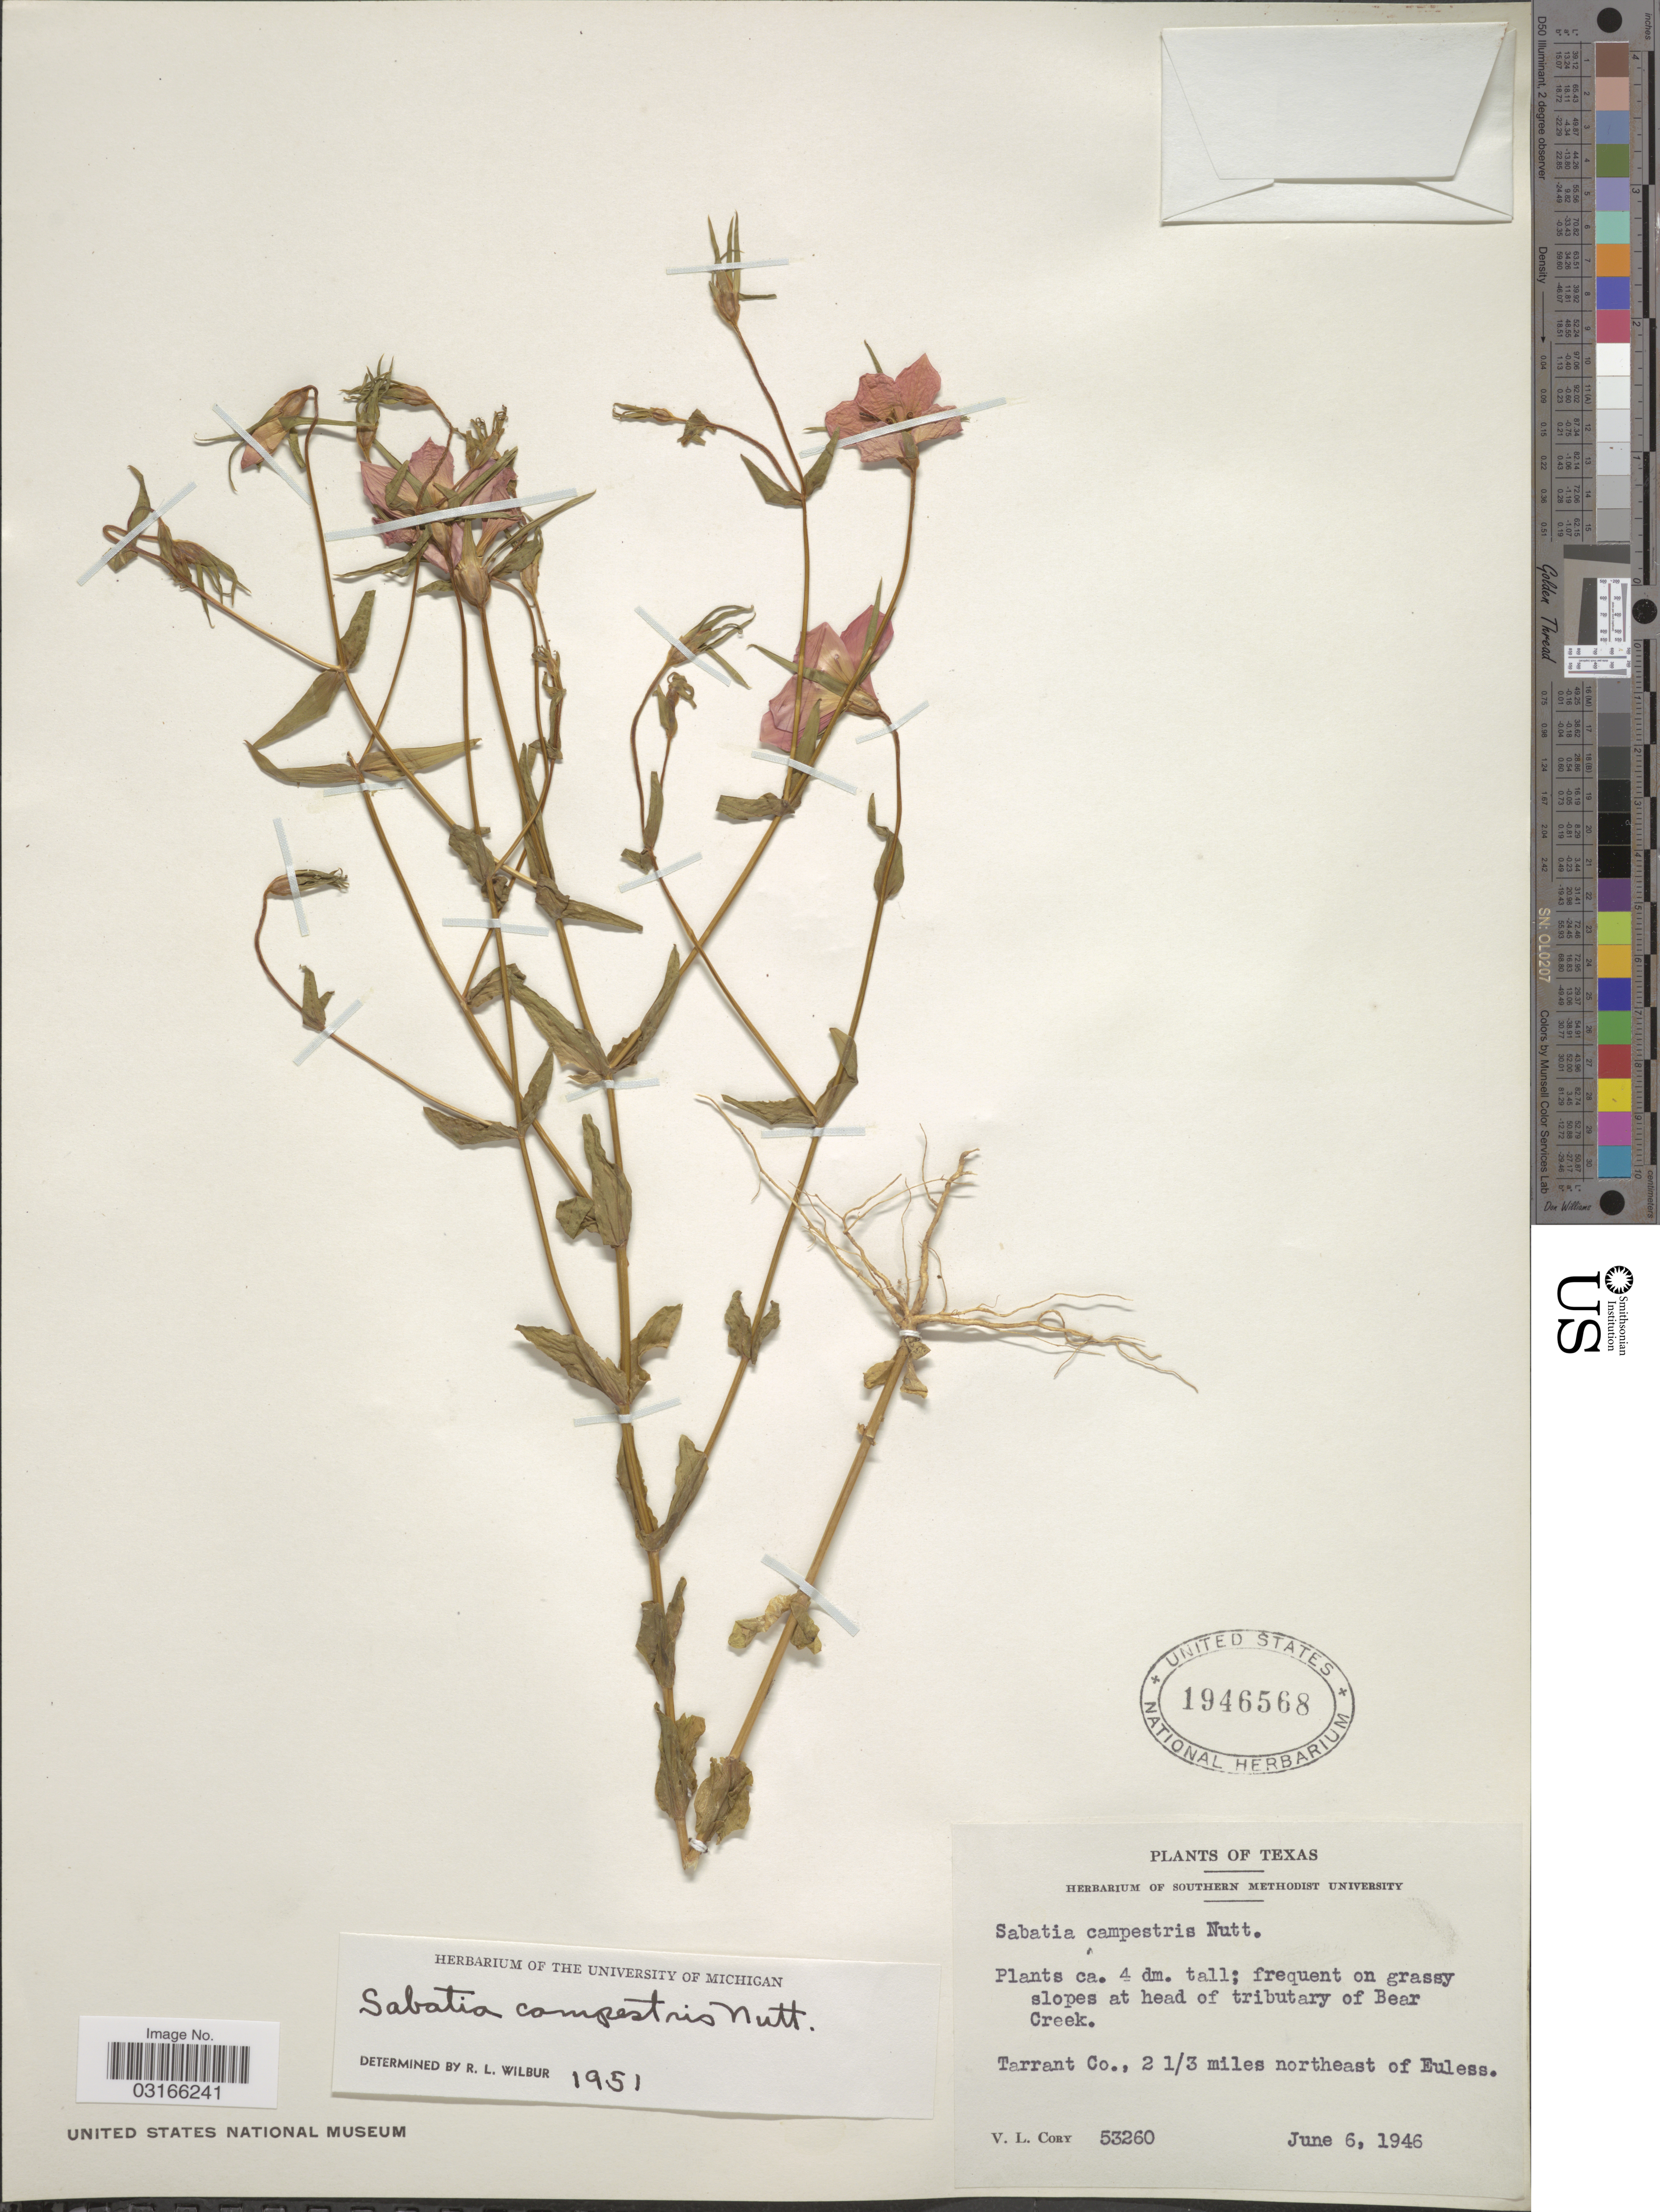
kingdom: Plantae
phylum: Tracheophyta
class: Magnoliopsida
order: Gentianales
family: Gentianaceae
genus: Sabatia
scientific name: Sabatia campestris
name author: Nutt.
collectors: V. Cory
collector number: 53260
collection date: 1946-06-06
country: United States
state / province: Texas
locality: Frequent on grassy slopes at head of tributary of Bear Creek. Tarrant Co., 2 1/3 miles northeast of Euless.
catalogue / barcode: US 1946568